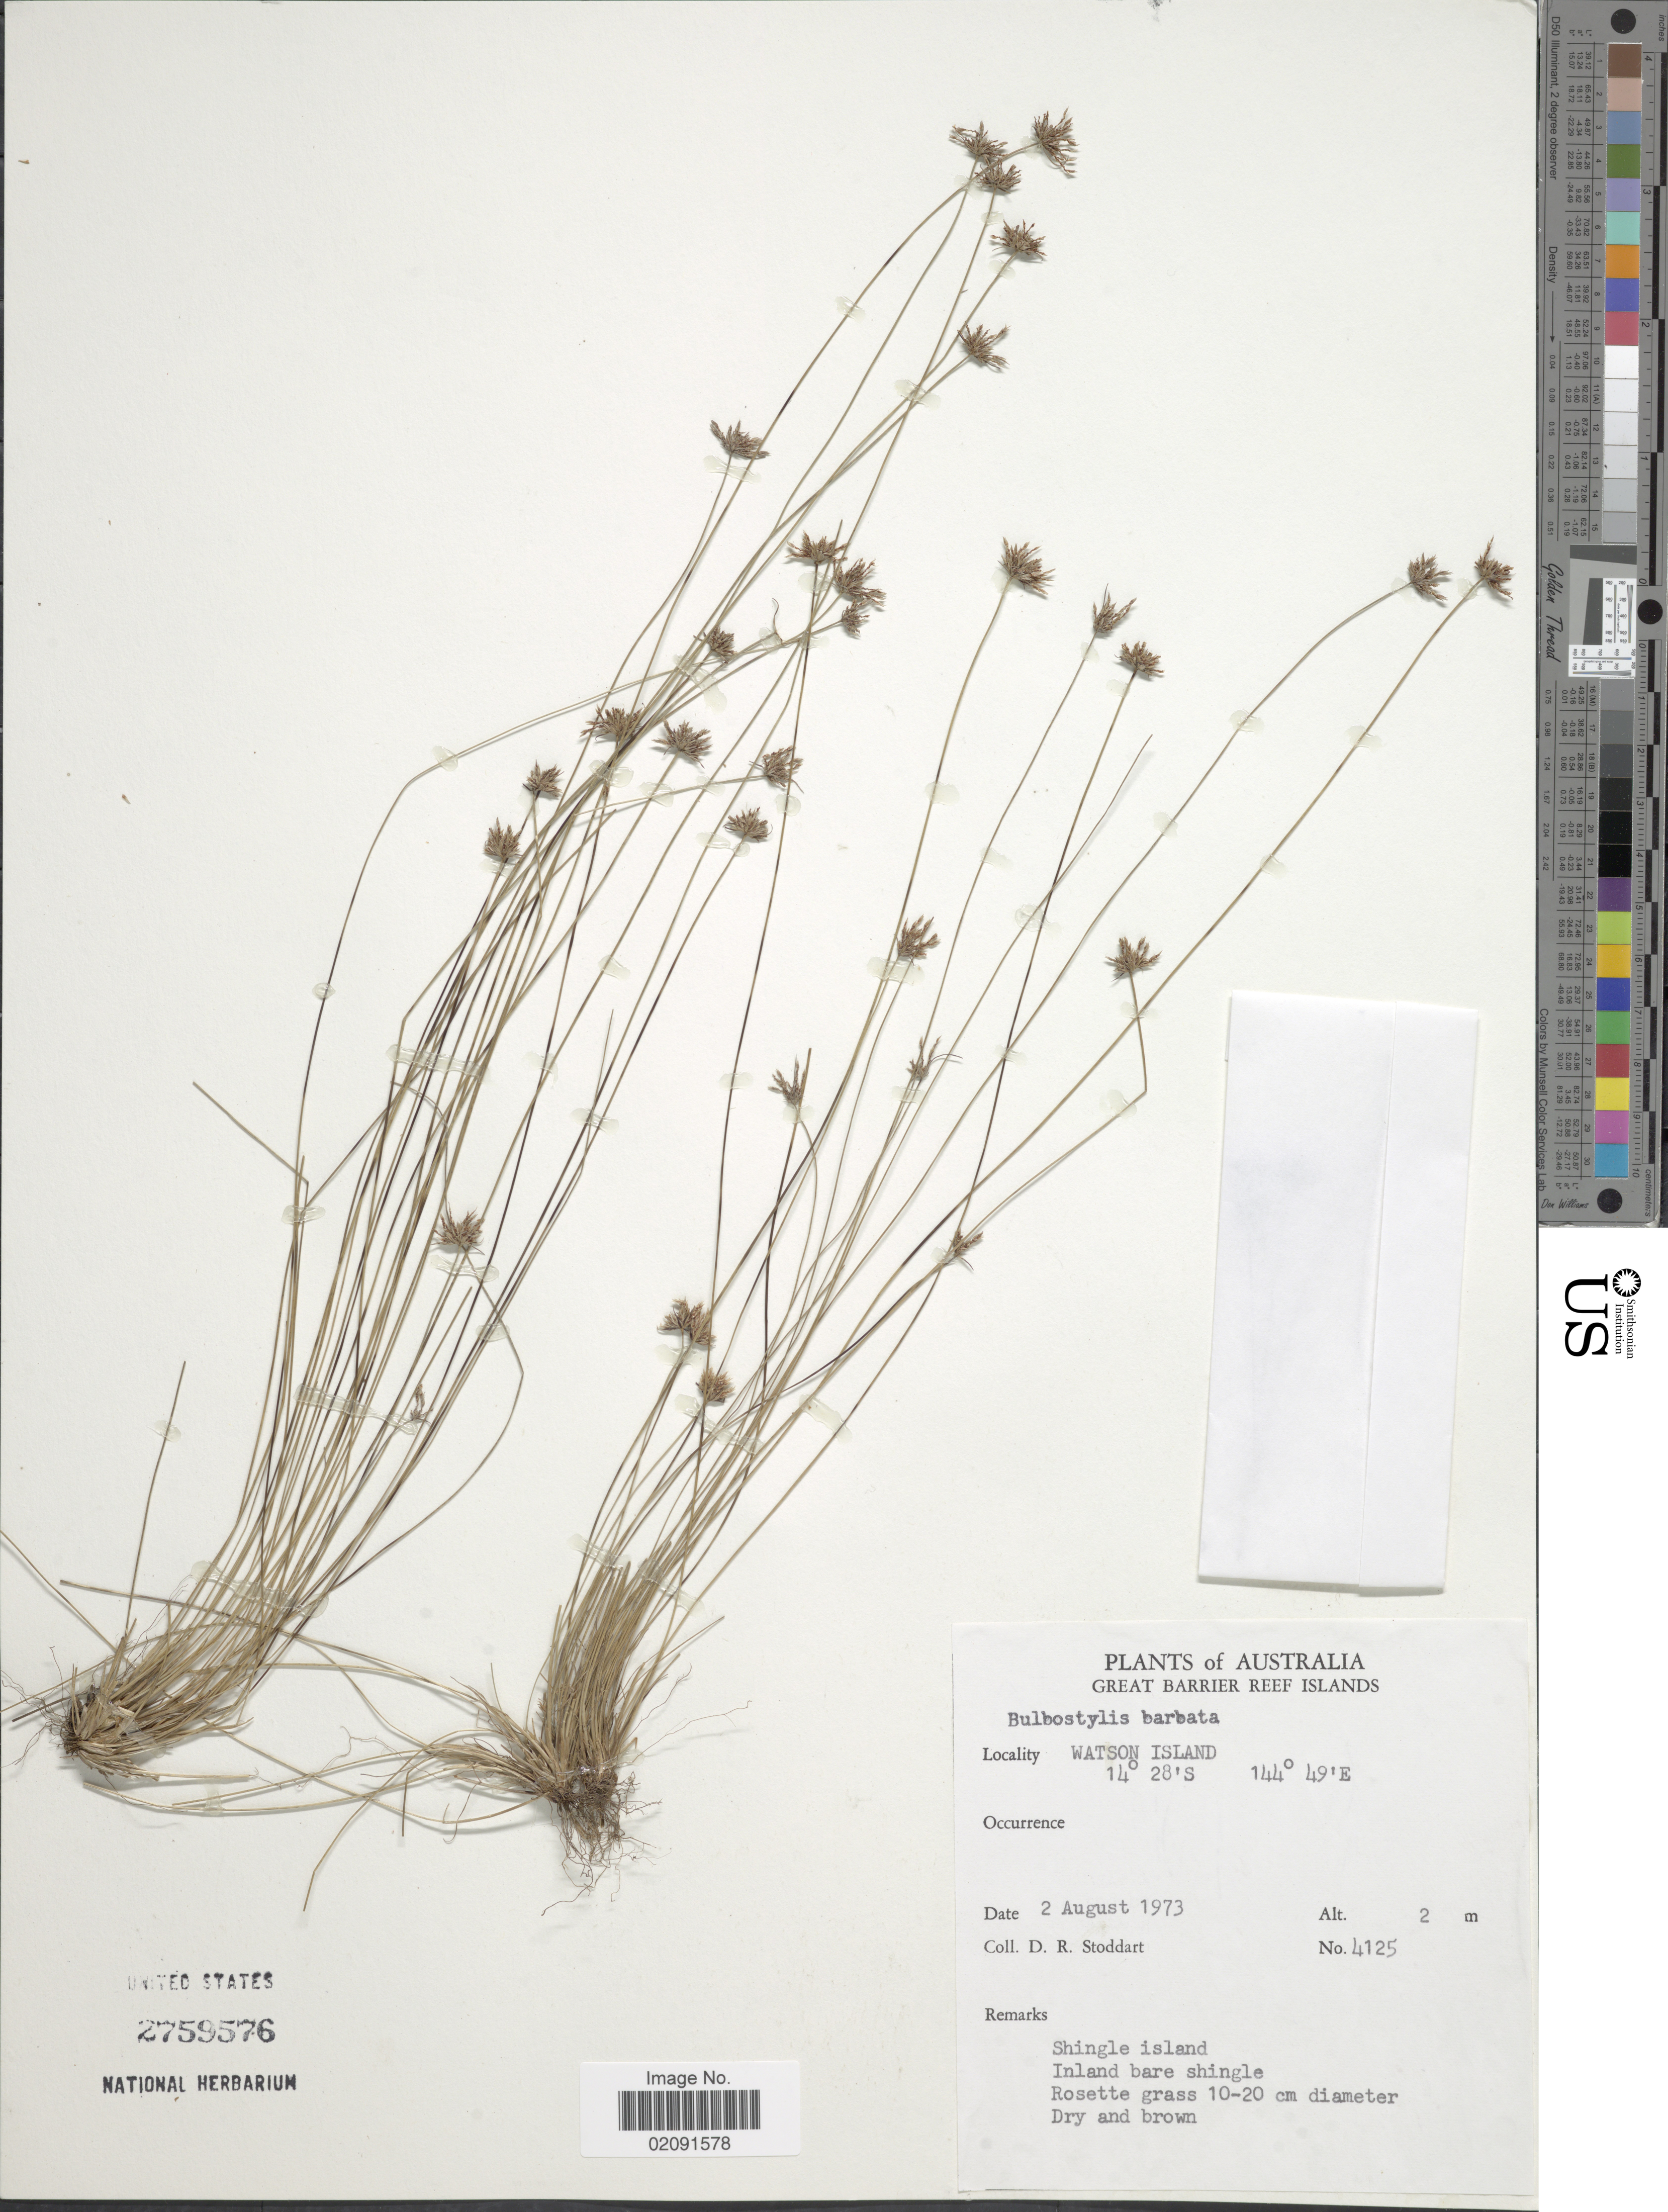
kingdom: Plantae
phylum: Tracheophyta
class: Liliopsida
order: Poales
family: Cyperaceae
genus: Bulbostylis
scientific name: Bulbostylis barbata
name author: (Rottb.) C.B. Clarke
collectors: D. R. Stoddart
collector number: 4125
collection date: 1973-08-02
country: Australia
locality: Great Barrier Reef Islands, Watson Island, Shingle island.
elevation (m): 2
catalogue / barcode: US 2759576